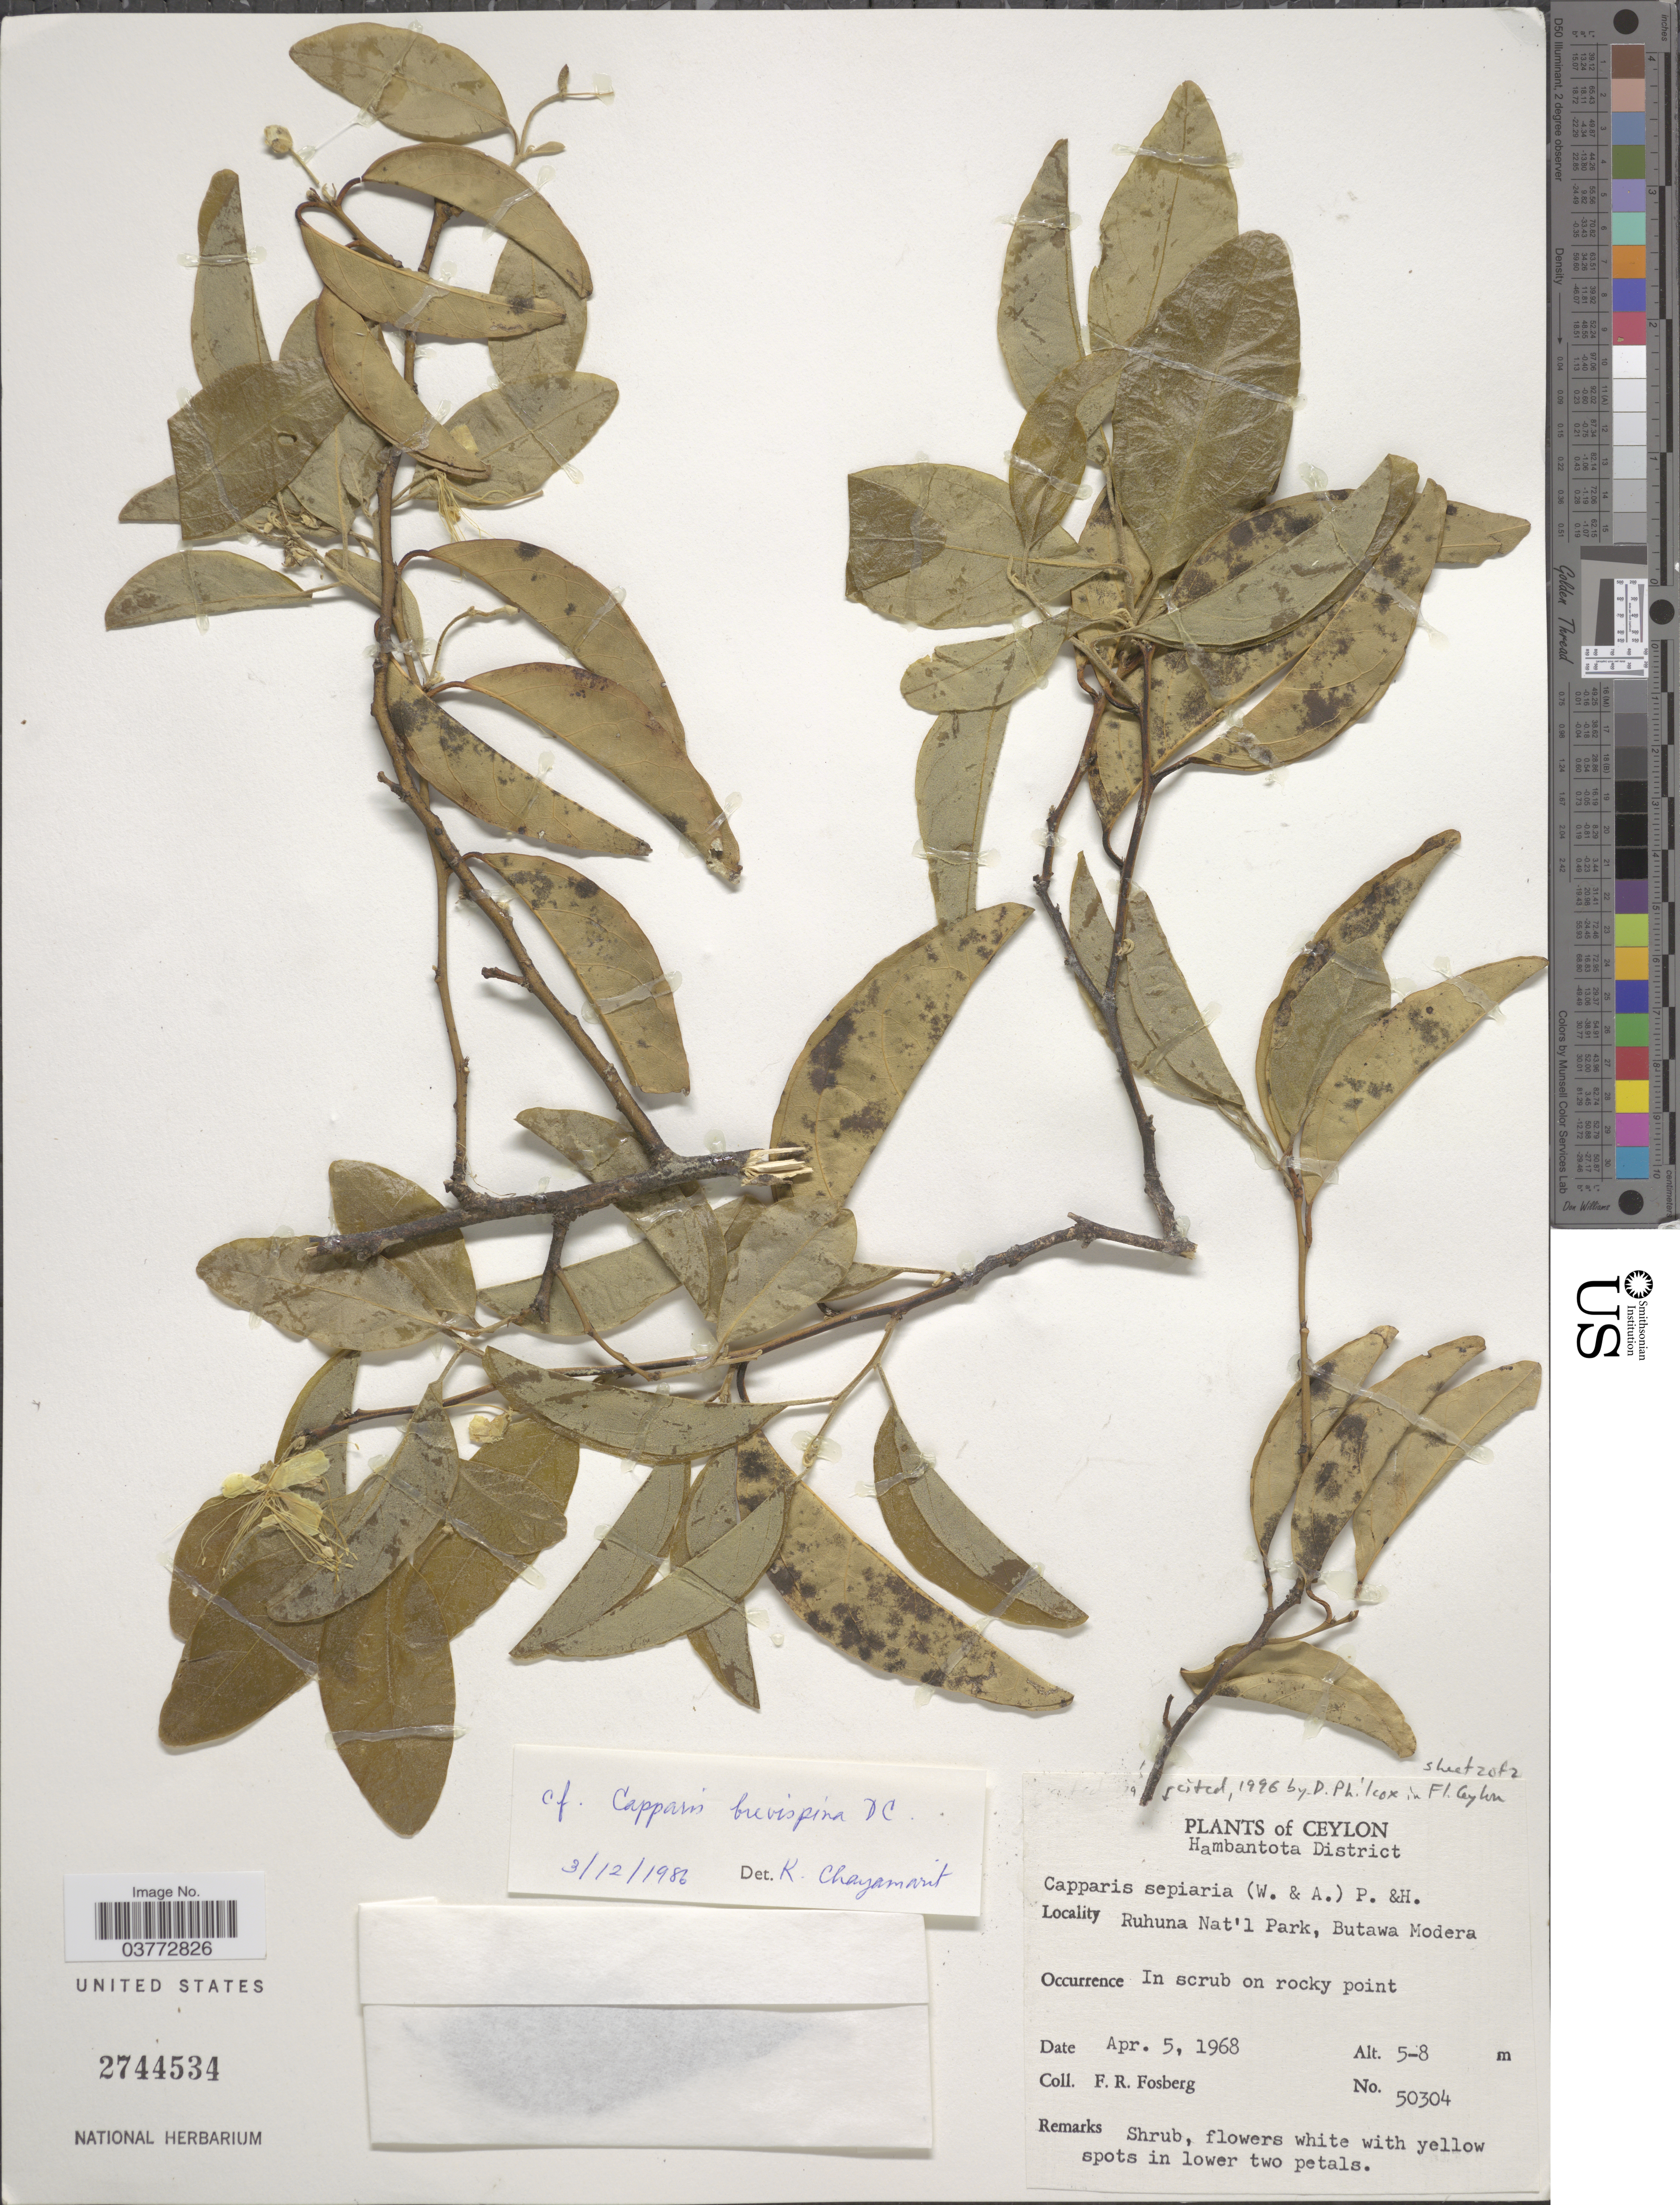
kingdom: Plantae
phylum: Tracheophyta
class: Magnoliopsida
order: Brassicales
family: Capparaceae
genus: Capparis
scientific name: Capparis sepiaria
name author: L.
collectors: F. R. Fosberg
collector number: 50304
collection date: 1968-04-05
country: Sri Lanka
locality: Ceylon. Hambantota District. Ruhuna Nat'l Park, Butawa Modera.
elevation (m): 5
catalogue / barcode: US 2744534